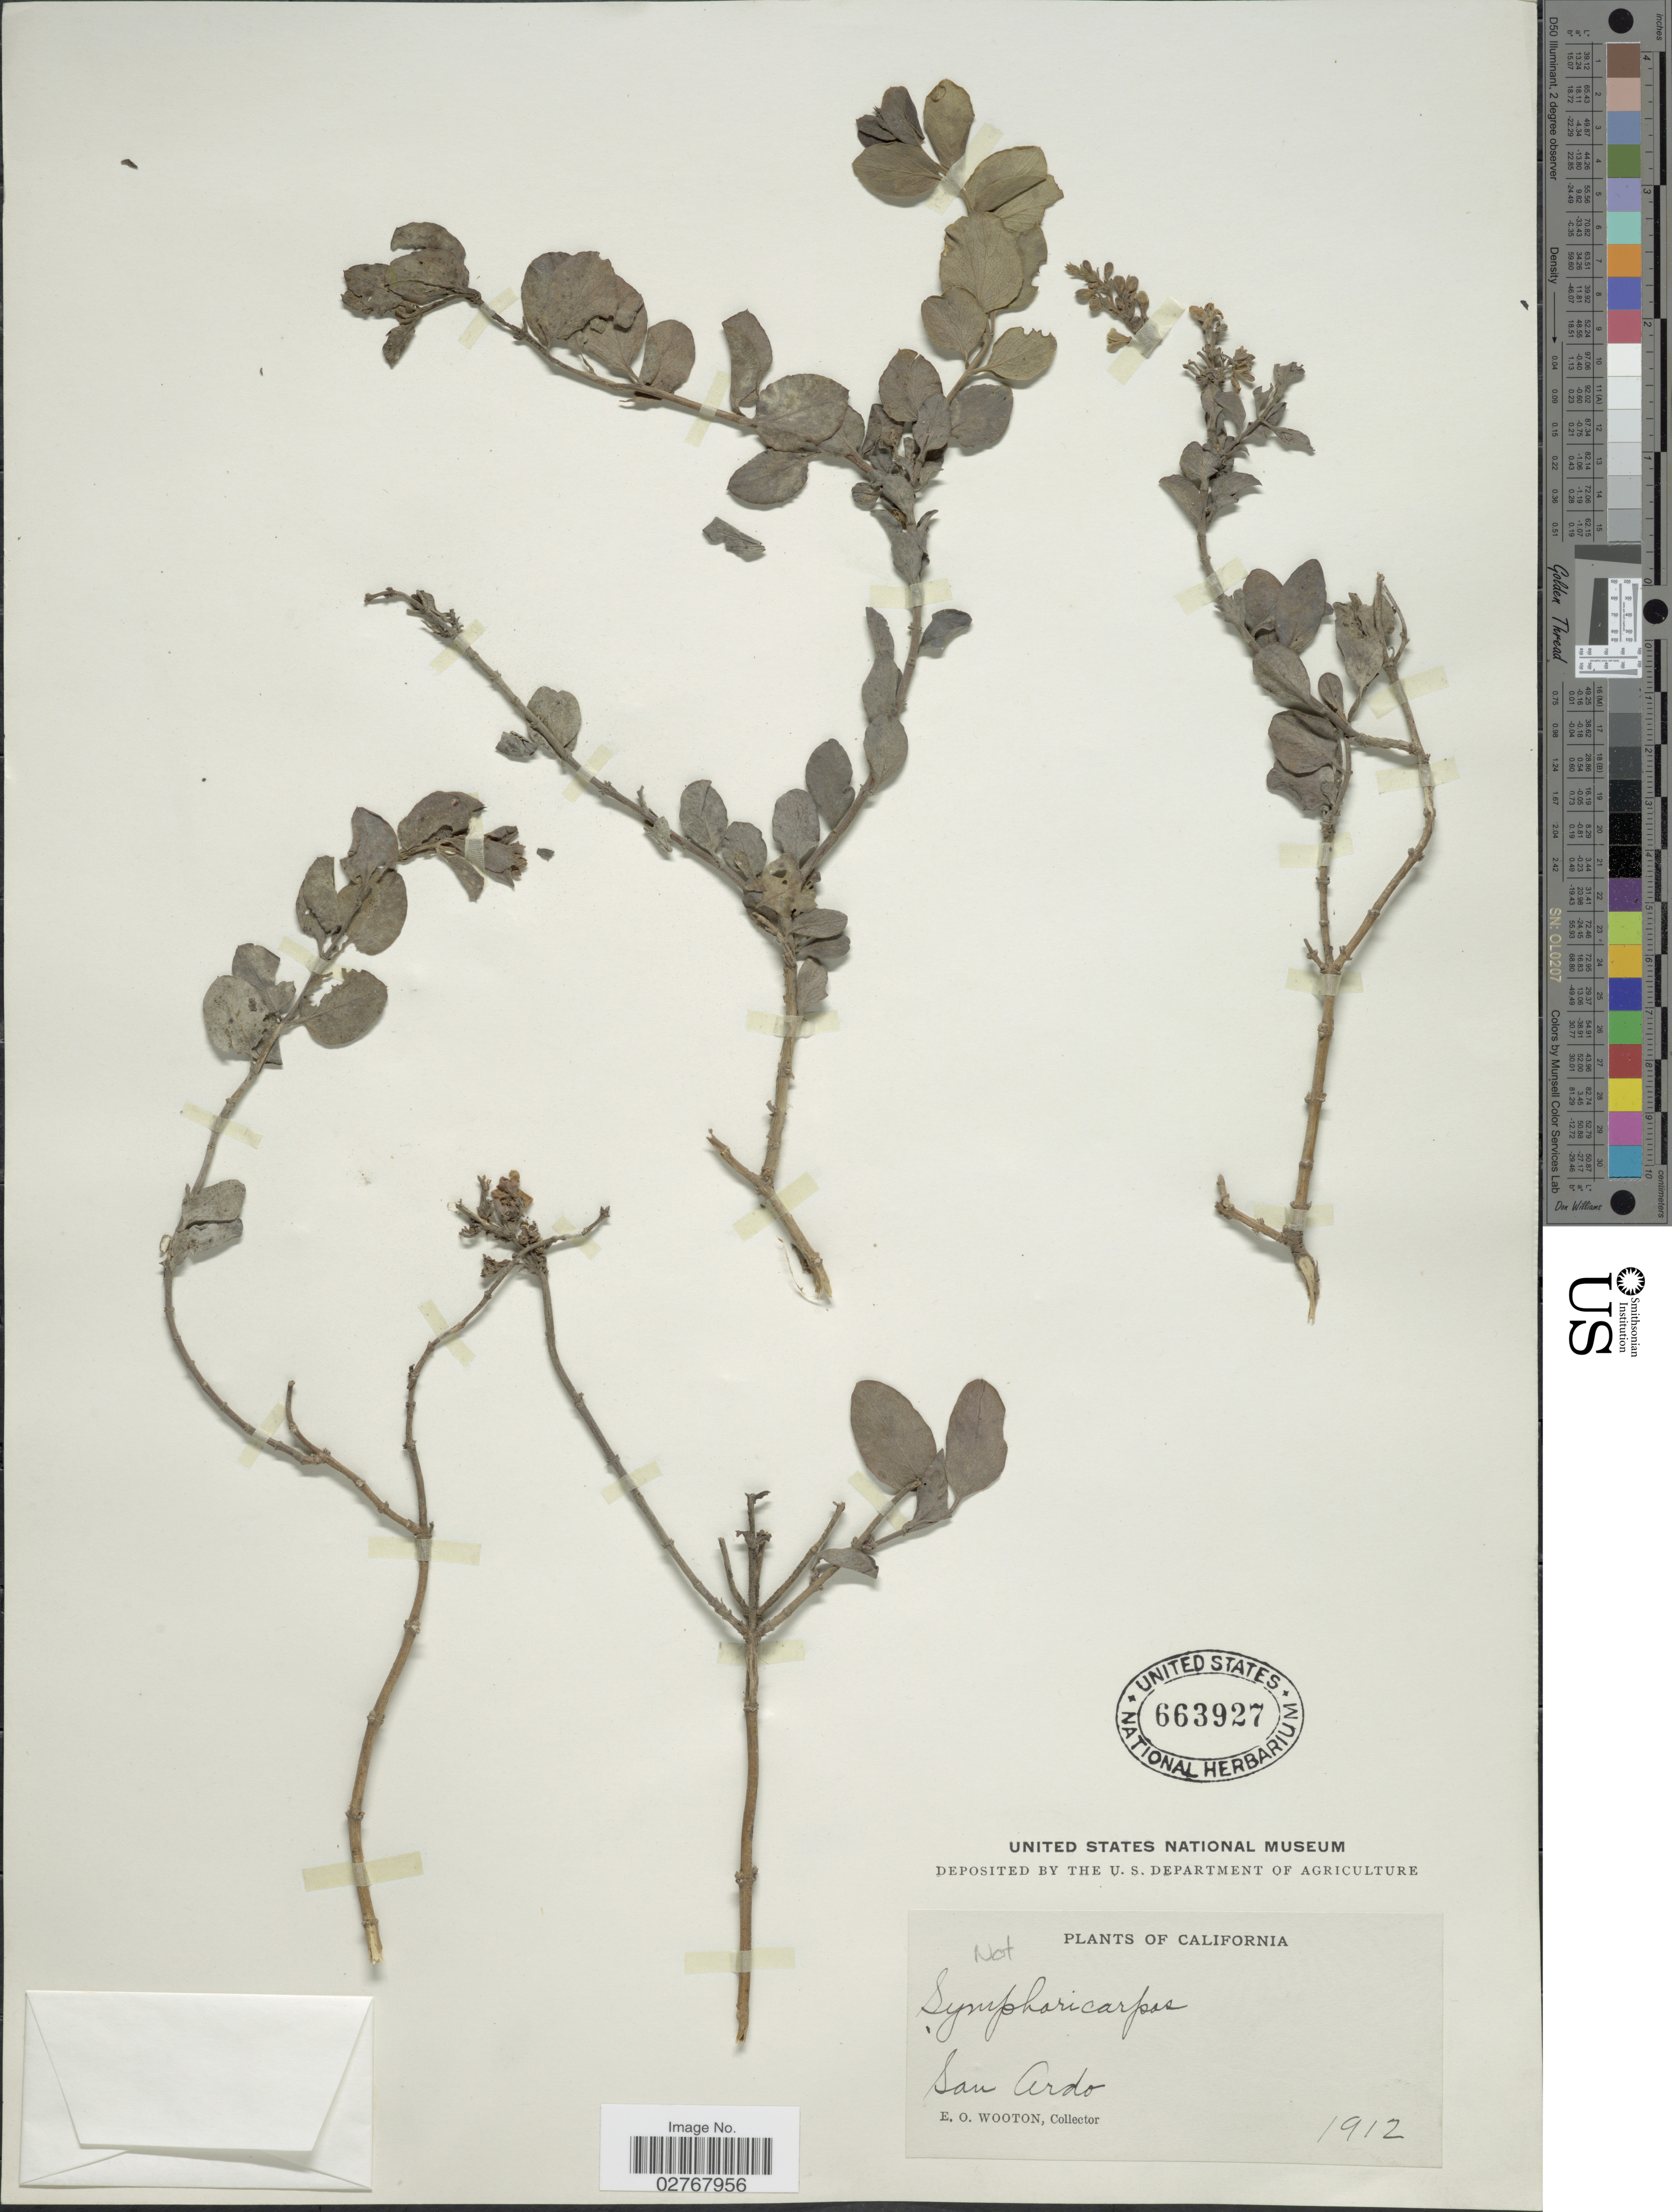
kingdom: Plantae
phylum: Tracheophyta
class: Magnoliopsida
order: Dipsacales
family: Caprifoliaceae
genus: Symphoricarpos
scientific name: Symphoricarpos sp.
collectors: E. O. Wooton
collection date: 1912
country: United States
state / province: California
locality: San Ardo.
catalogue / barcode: US 663927